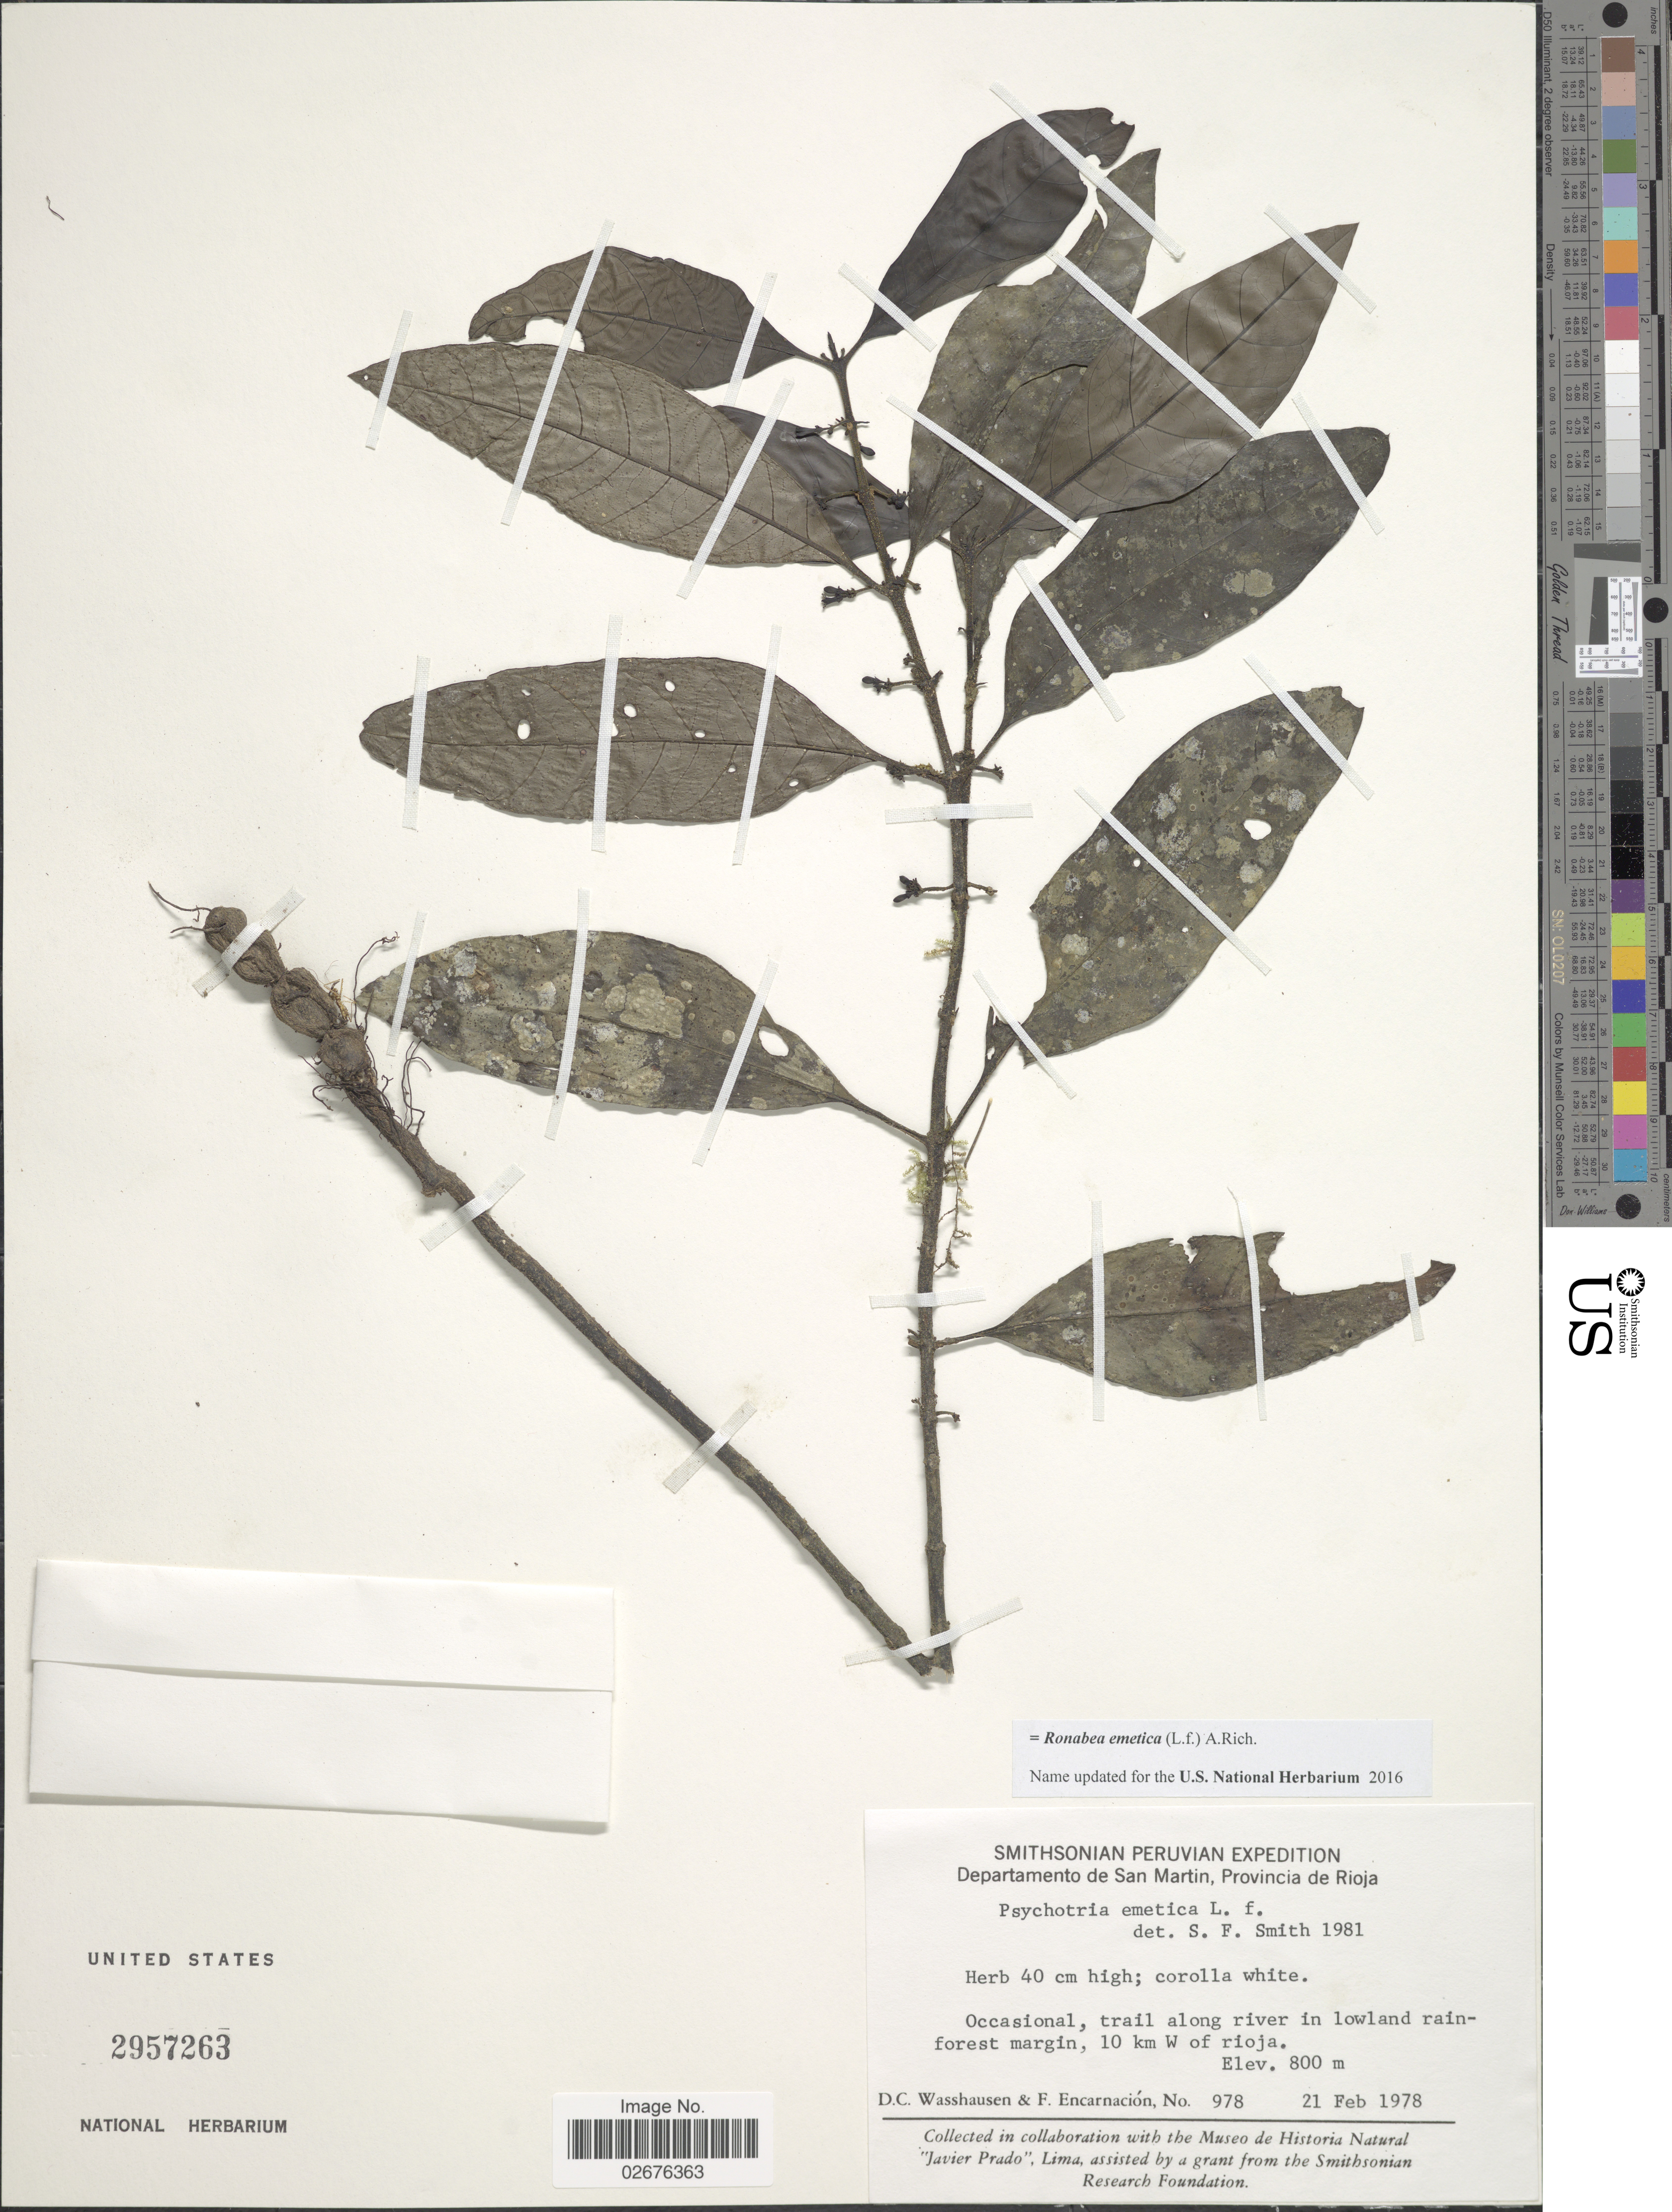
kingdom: Plantae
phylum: Tracheophyta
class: Magnoliopsida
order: Gentianales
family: Rubiaceae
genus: Ronabea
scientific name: Ronabea emetica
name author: (L. f.) A. Rich.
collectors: D. C. Wasshausen & F. Encarnación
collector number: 978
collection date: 1978-02-21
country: Peru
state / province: San Martín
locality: Provincia de Rioja. Occasional, trail along river in lowland rainforest margin, 10 km W of rioja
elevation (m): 800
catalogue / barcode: US 2957263